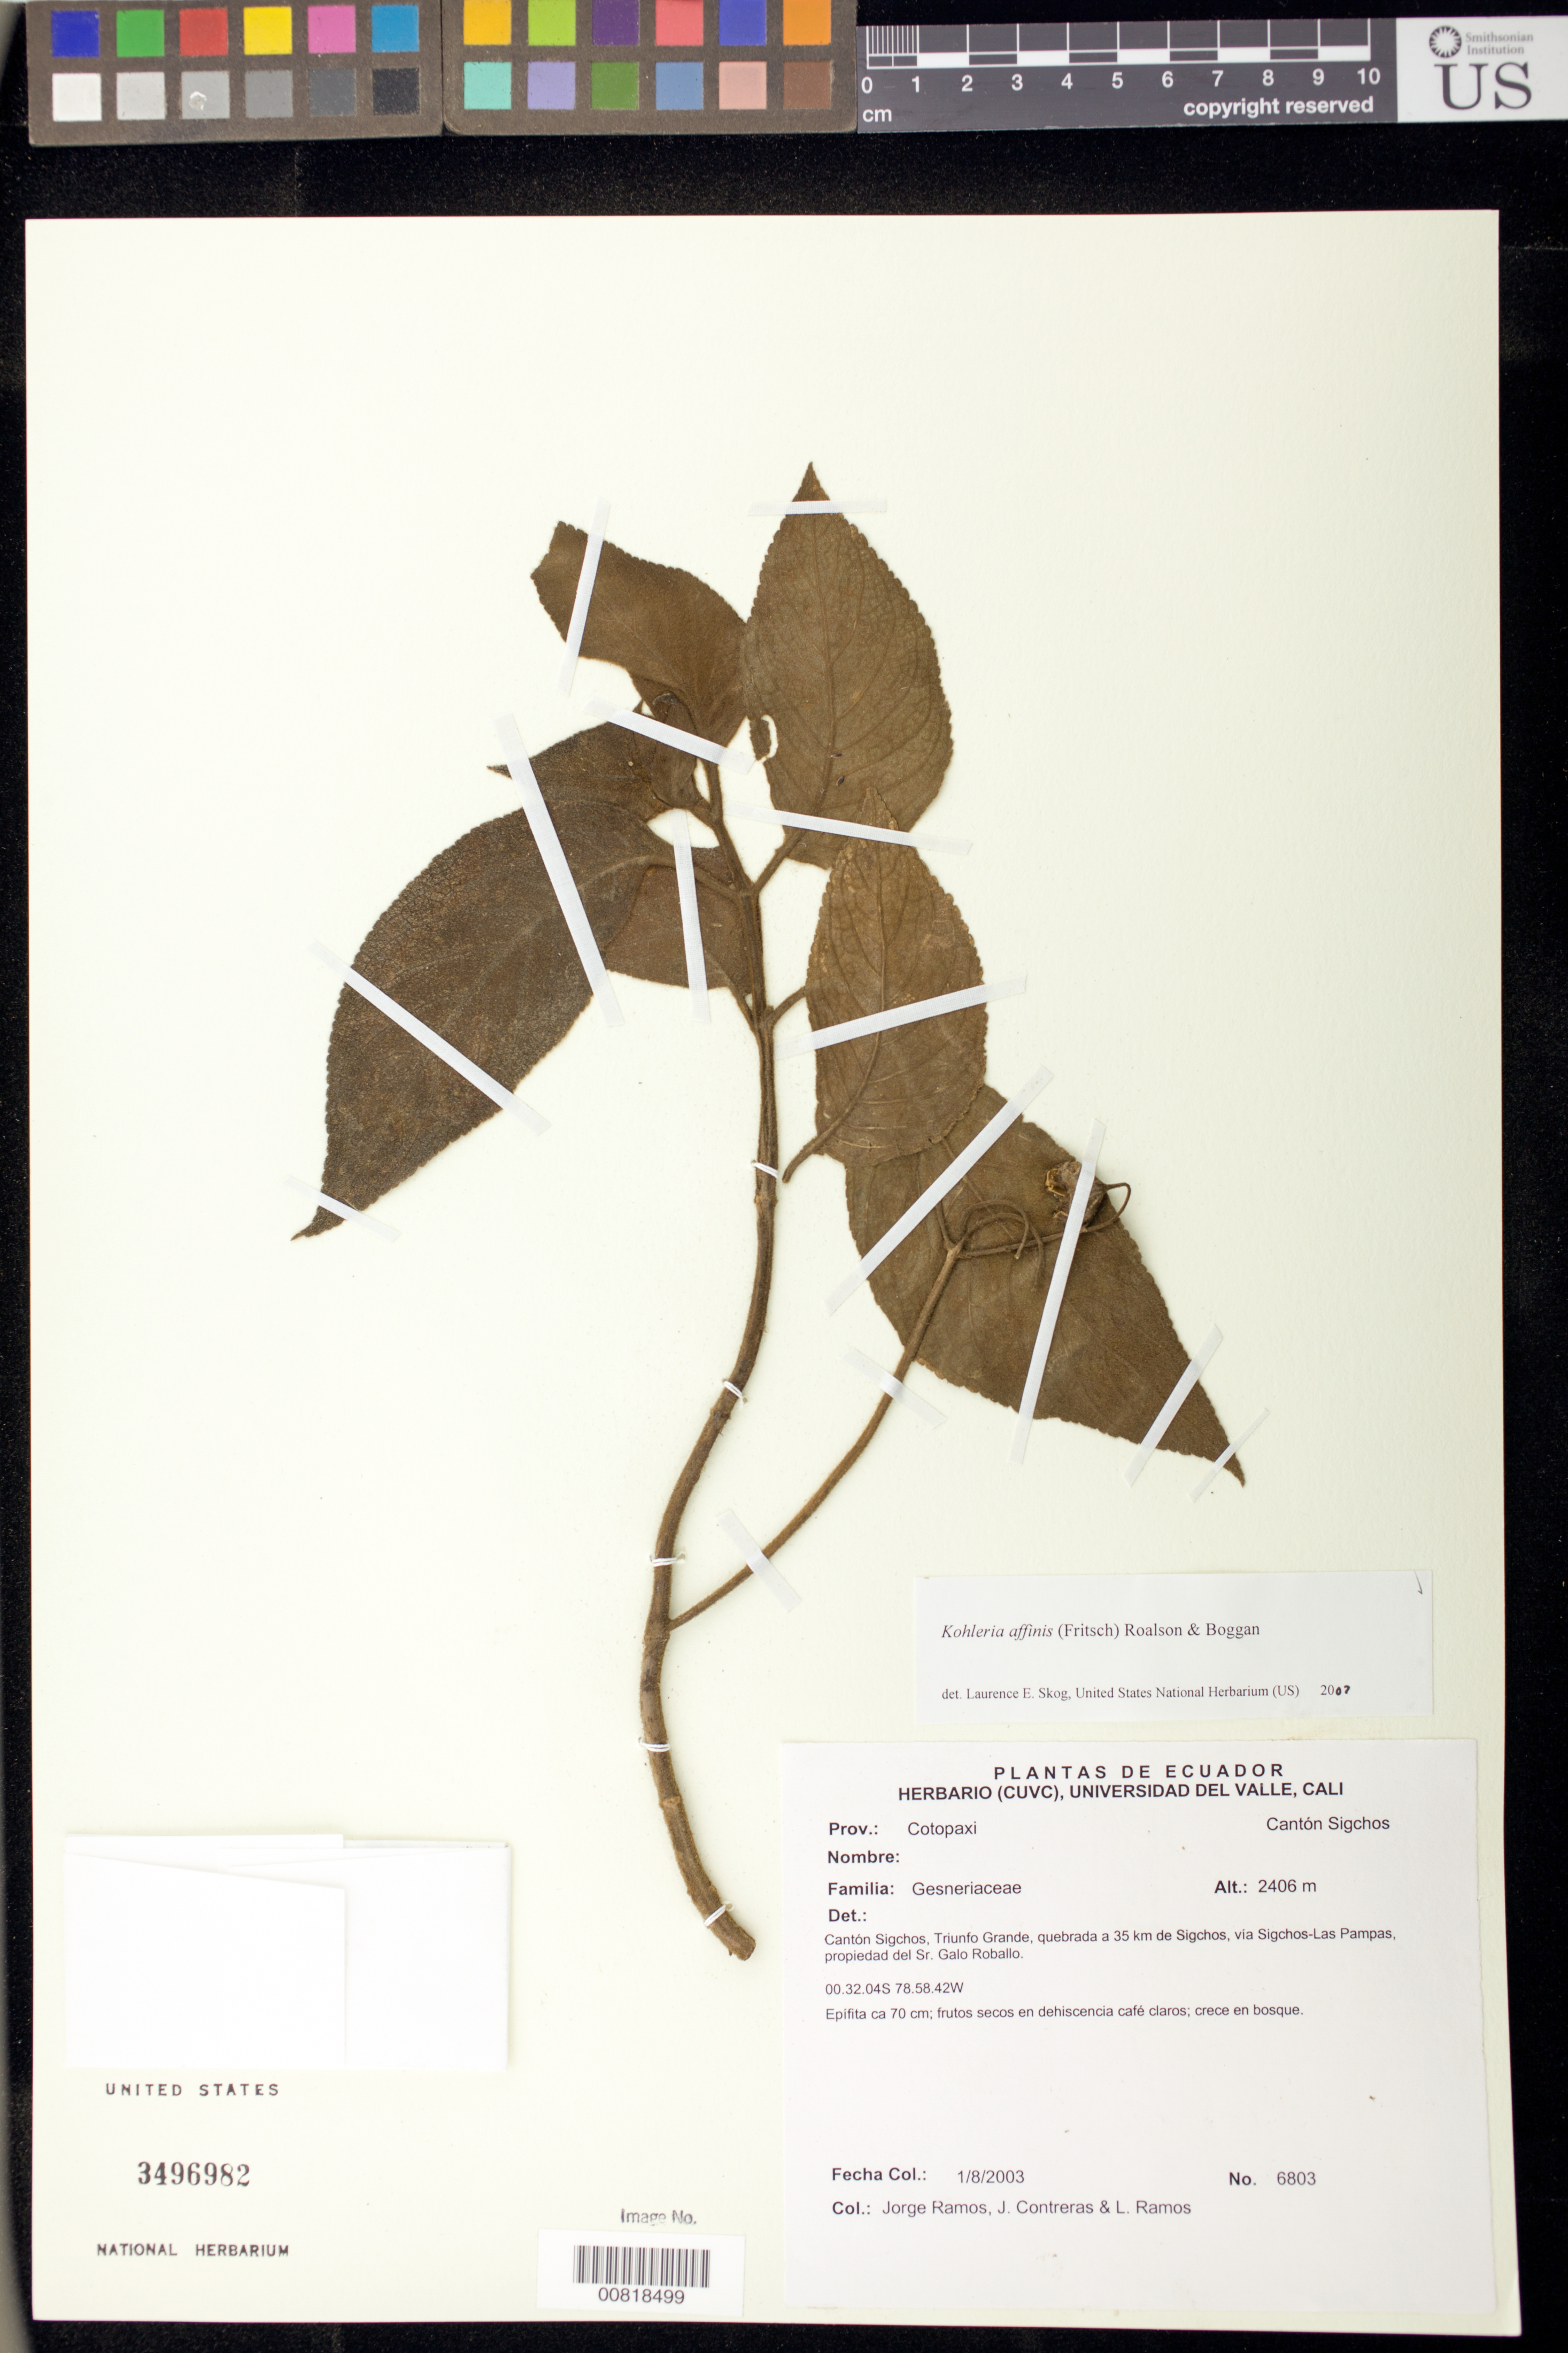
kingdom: Plantae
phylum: Tracheophyta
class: Magnoliopsida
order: Lamiales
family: Gesneriaceae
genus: Kohleria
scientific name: Kohleria affinis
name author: (Fritsch) Roalson & Boggan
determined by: Skog, Laurence E.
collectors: J. Ramos, J. Contreras & L. Ramos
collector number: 6803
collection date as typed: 01 Aug 2003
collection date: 2003-08-01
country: Ecuador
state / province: Cotopaxi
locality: Cantón Sigchos, Triunfo Grande, quebrada a 35 km de Sigchos, via Sigchos-Las Pampas, propiedad del Sr. Galo Roballo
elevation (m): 2406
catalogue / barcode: US 3496982